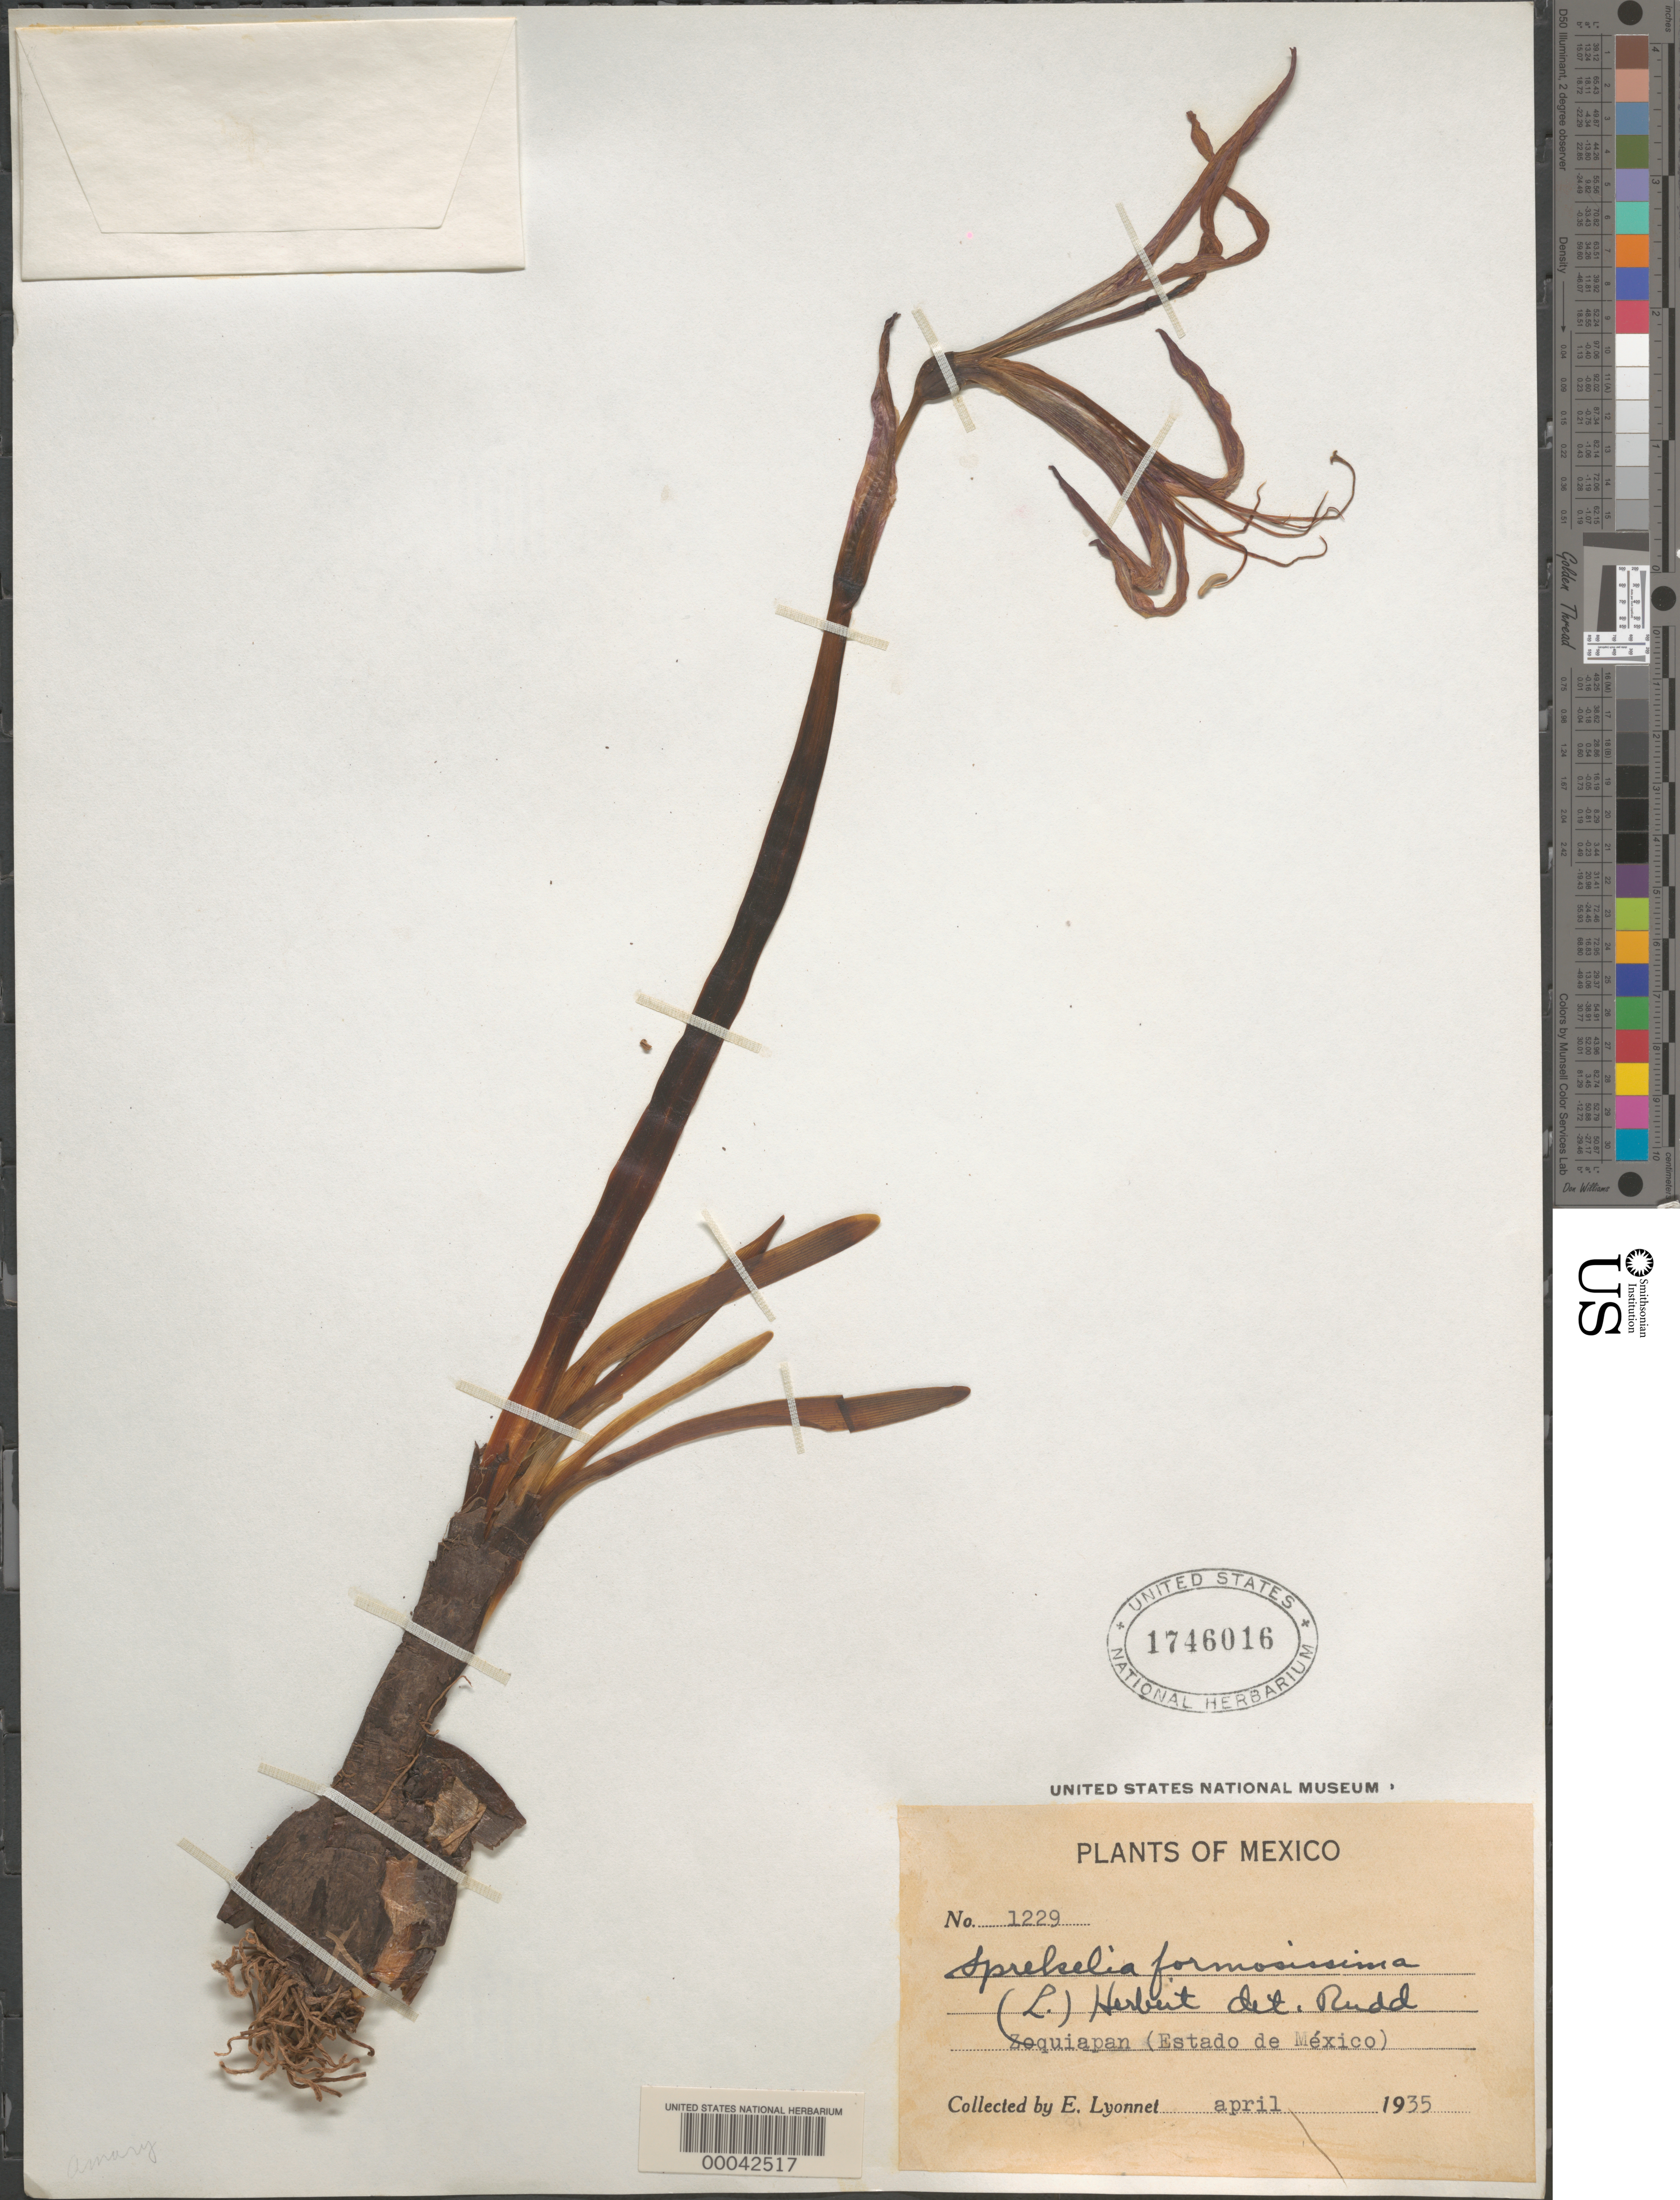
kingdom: Plantae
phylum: Tracheophyta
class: Liliopsida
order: Asparagales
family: Amaryllidaceae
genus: Sprekelia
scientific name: Sprekelia formosissima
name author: (L.) Herb.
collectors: Bro. E. Lyonnet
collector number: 1229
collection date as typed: Apr 1935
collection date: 1935-04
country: Mexico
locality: Zoquiapan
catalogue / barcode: US 1746016